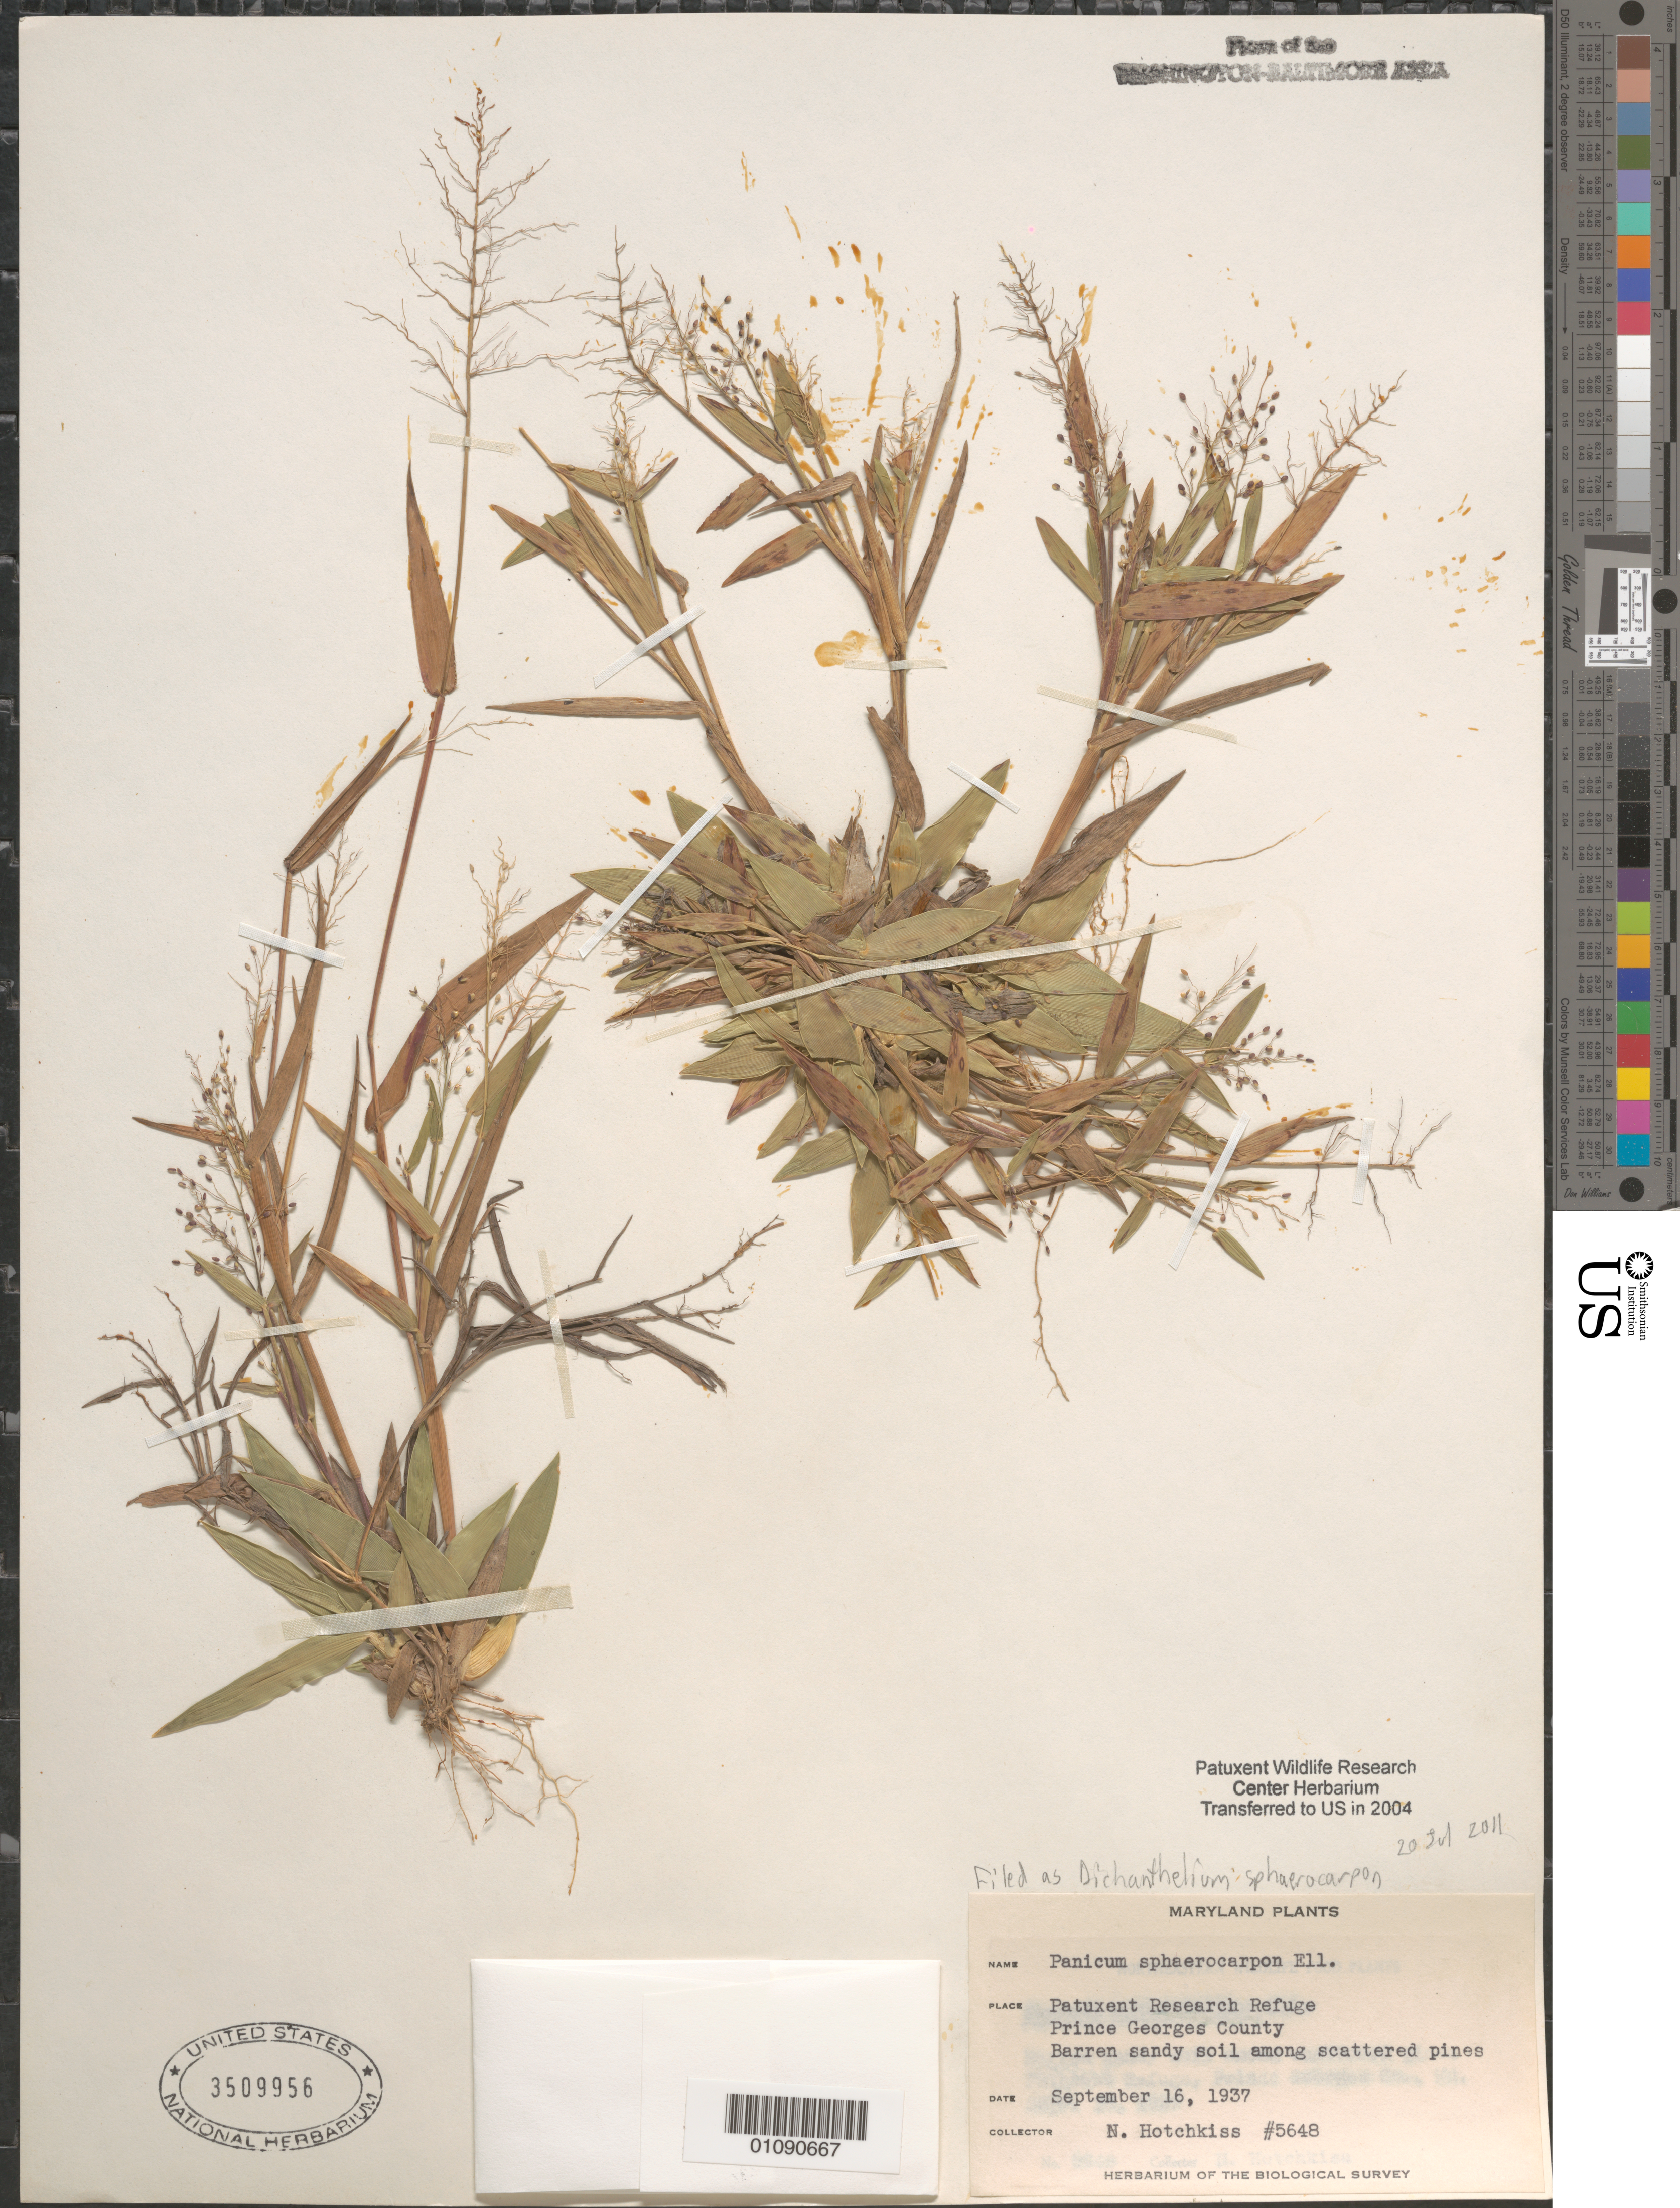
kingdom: Plantae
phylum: Tracheophyta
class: Liliopsida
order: Poales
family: Poaceae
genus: Dichanthelium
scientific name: Dichanthelium sphaerocarpon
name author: (Elliott) Gould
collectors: N. Hotchkiss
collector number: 5648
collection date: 1937-09-16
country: United States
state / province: Maryland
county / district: Prince George's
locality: Patuxent Wildlife Refuge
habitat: Barren sandy soil among scattered pines.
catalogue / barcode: US 3509956